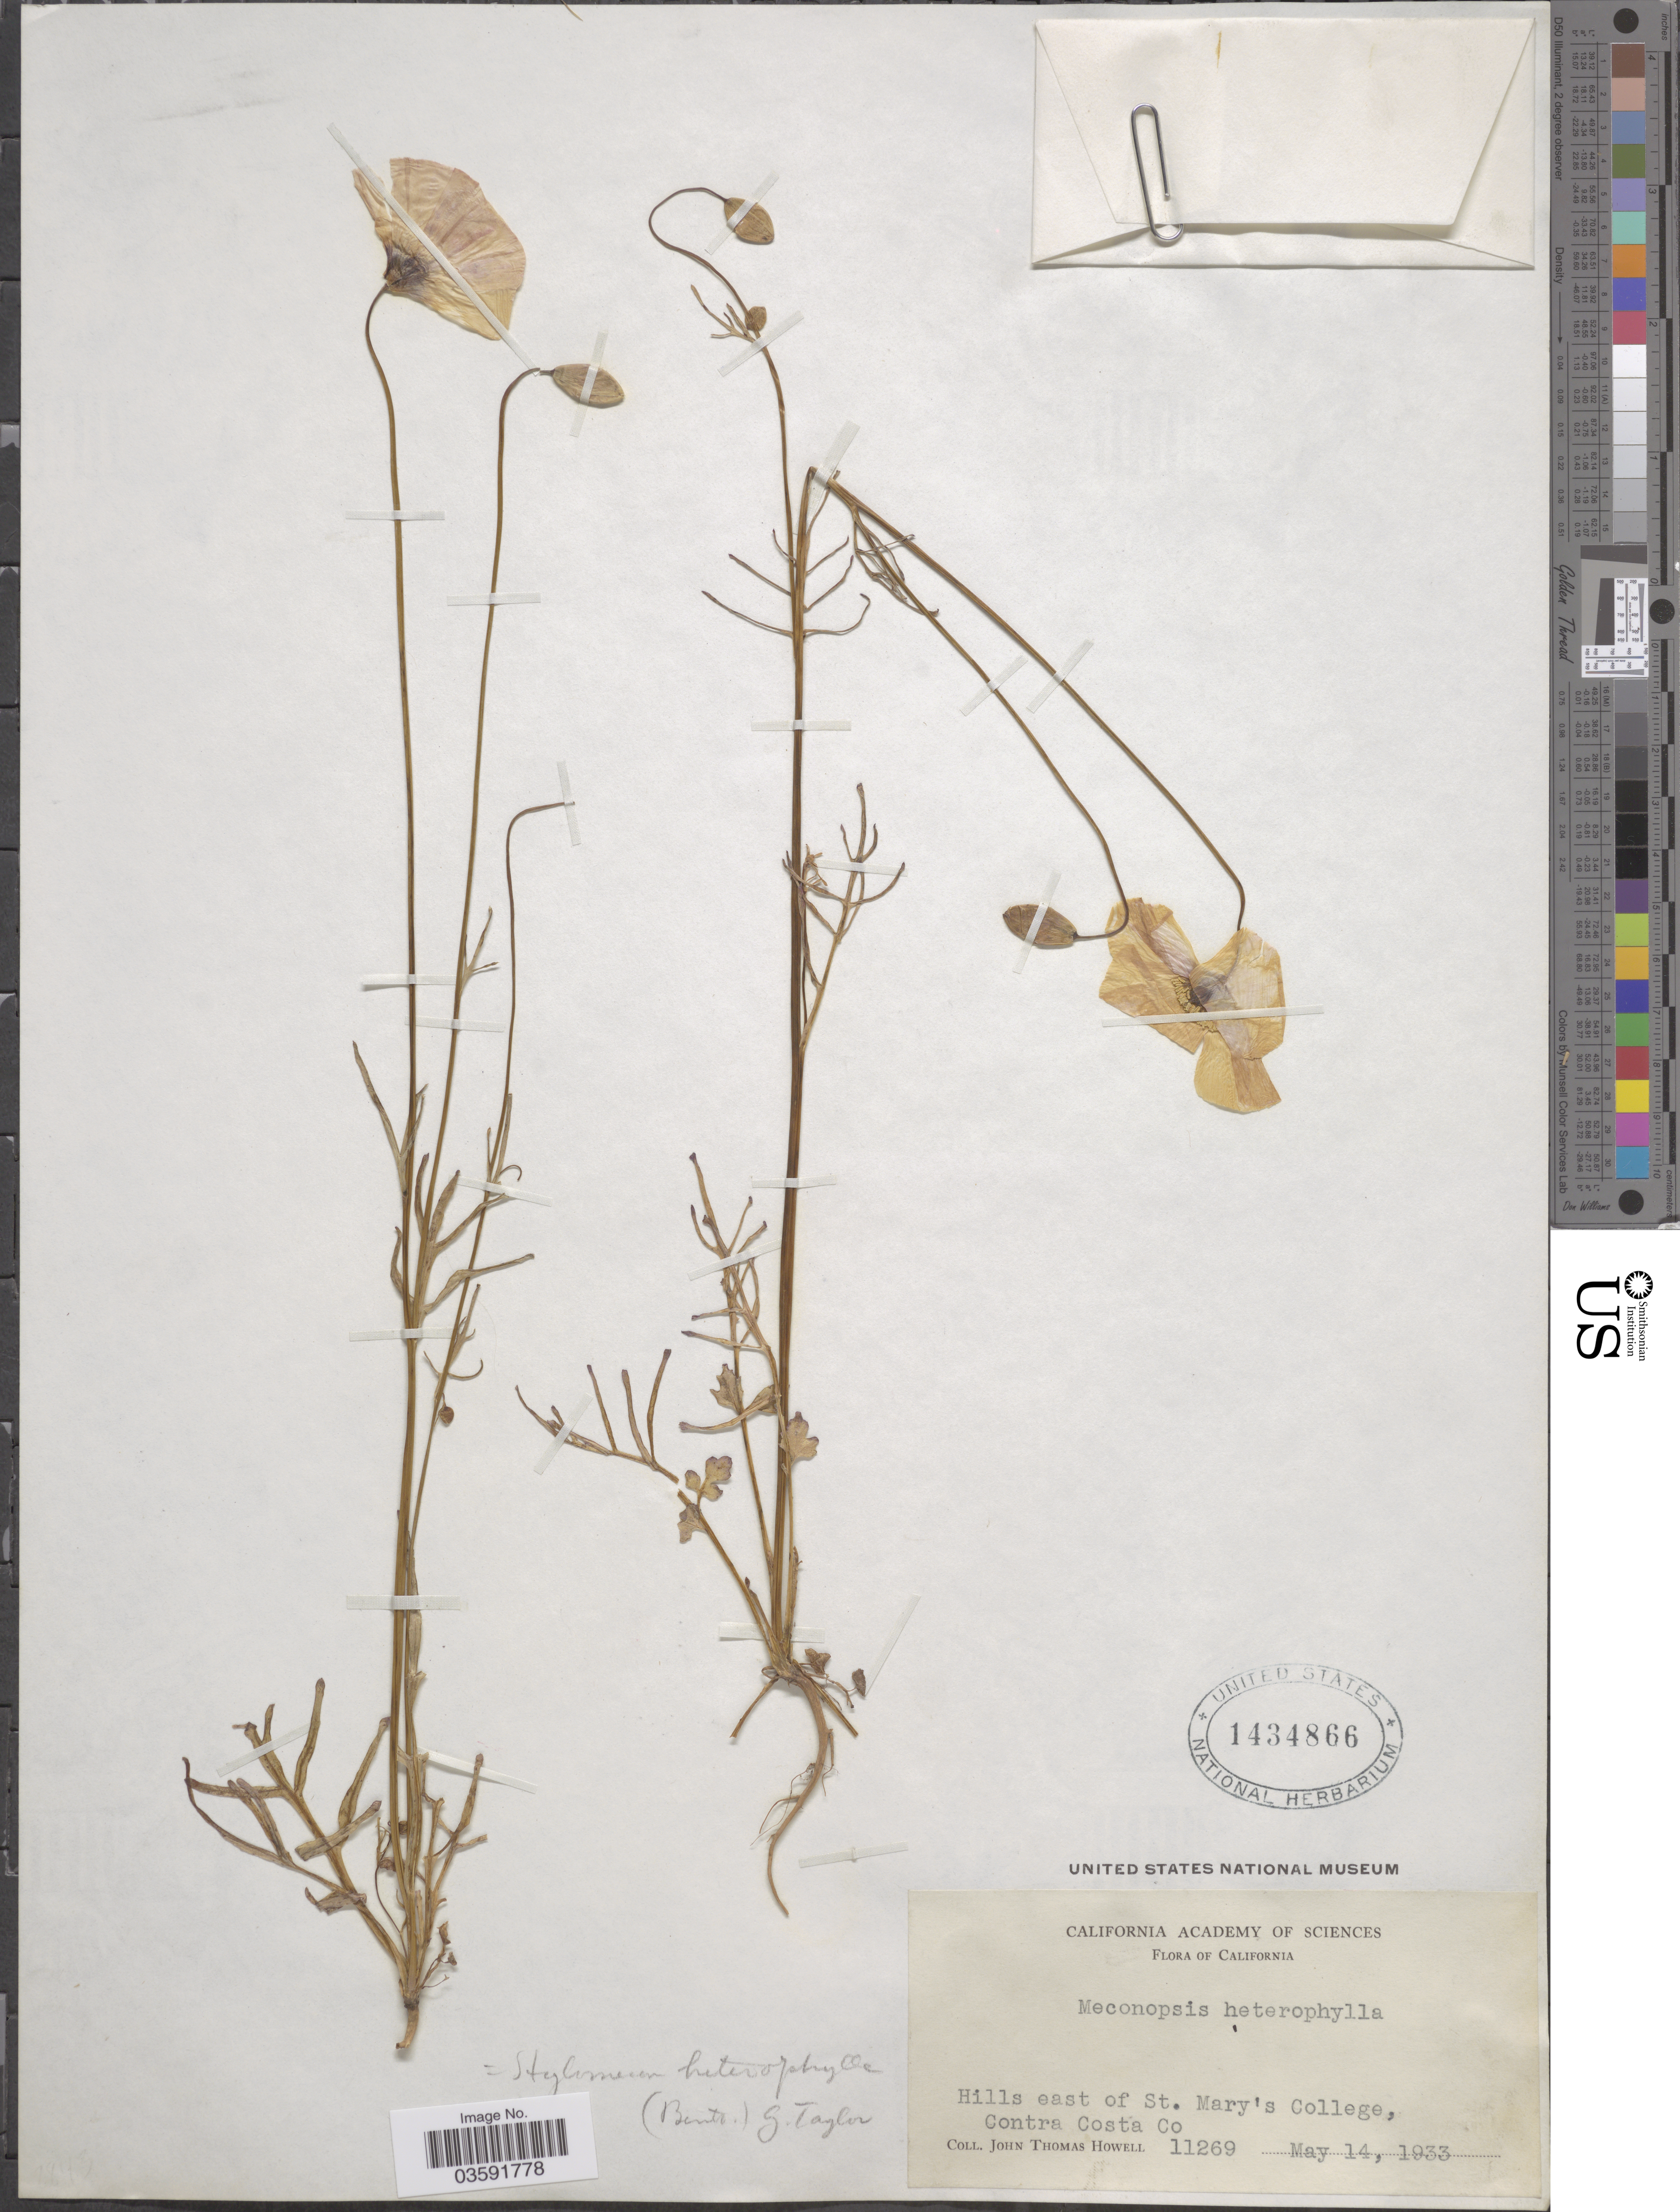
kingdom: Plantae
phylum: Tracheophyta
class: Magnoliopsida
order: Ranunculales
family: Papaveraceae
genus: Papaver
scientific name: Papaver heterophyllum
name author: (Benth.) Greene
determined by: Strong, M. T., (US), Smithsonian Institution - National Museum of Natural History (UNITED STATES)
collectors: J. T. Howell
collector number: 11269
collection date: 1933-05-14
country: United States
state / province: California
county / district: Contra Costa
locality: Hills east of St. Mary's College, Contra Costa Co.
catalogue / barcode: US 1434866